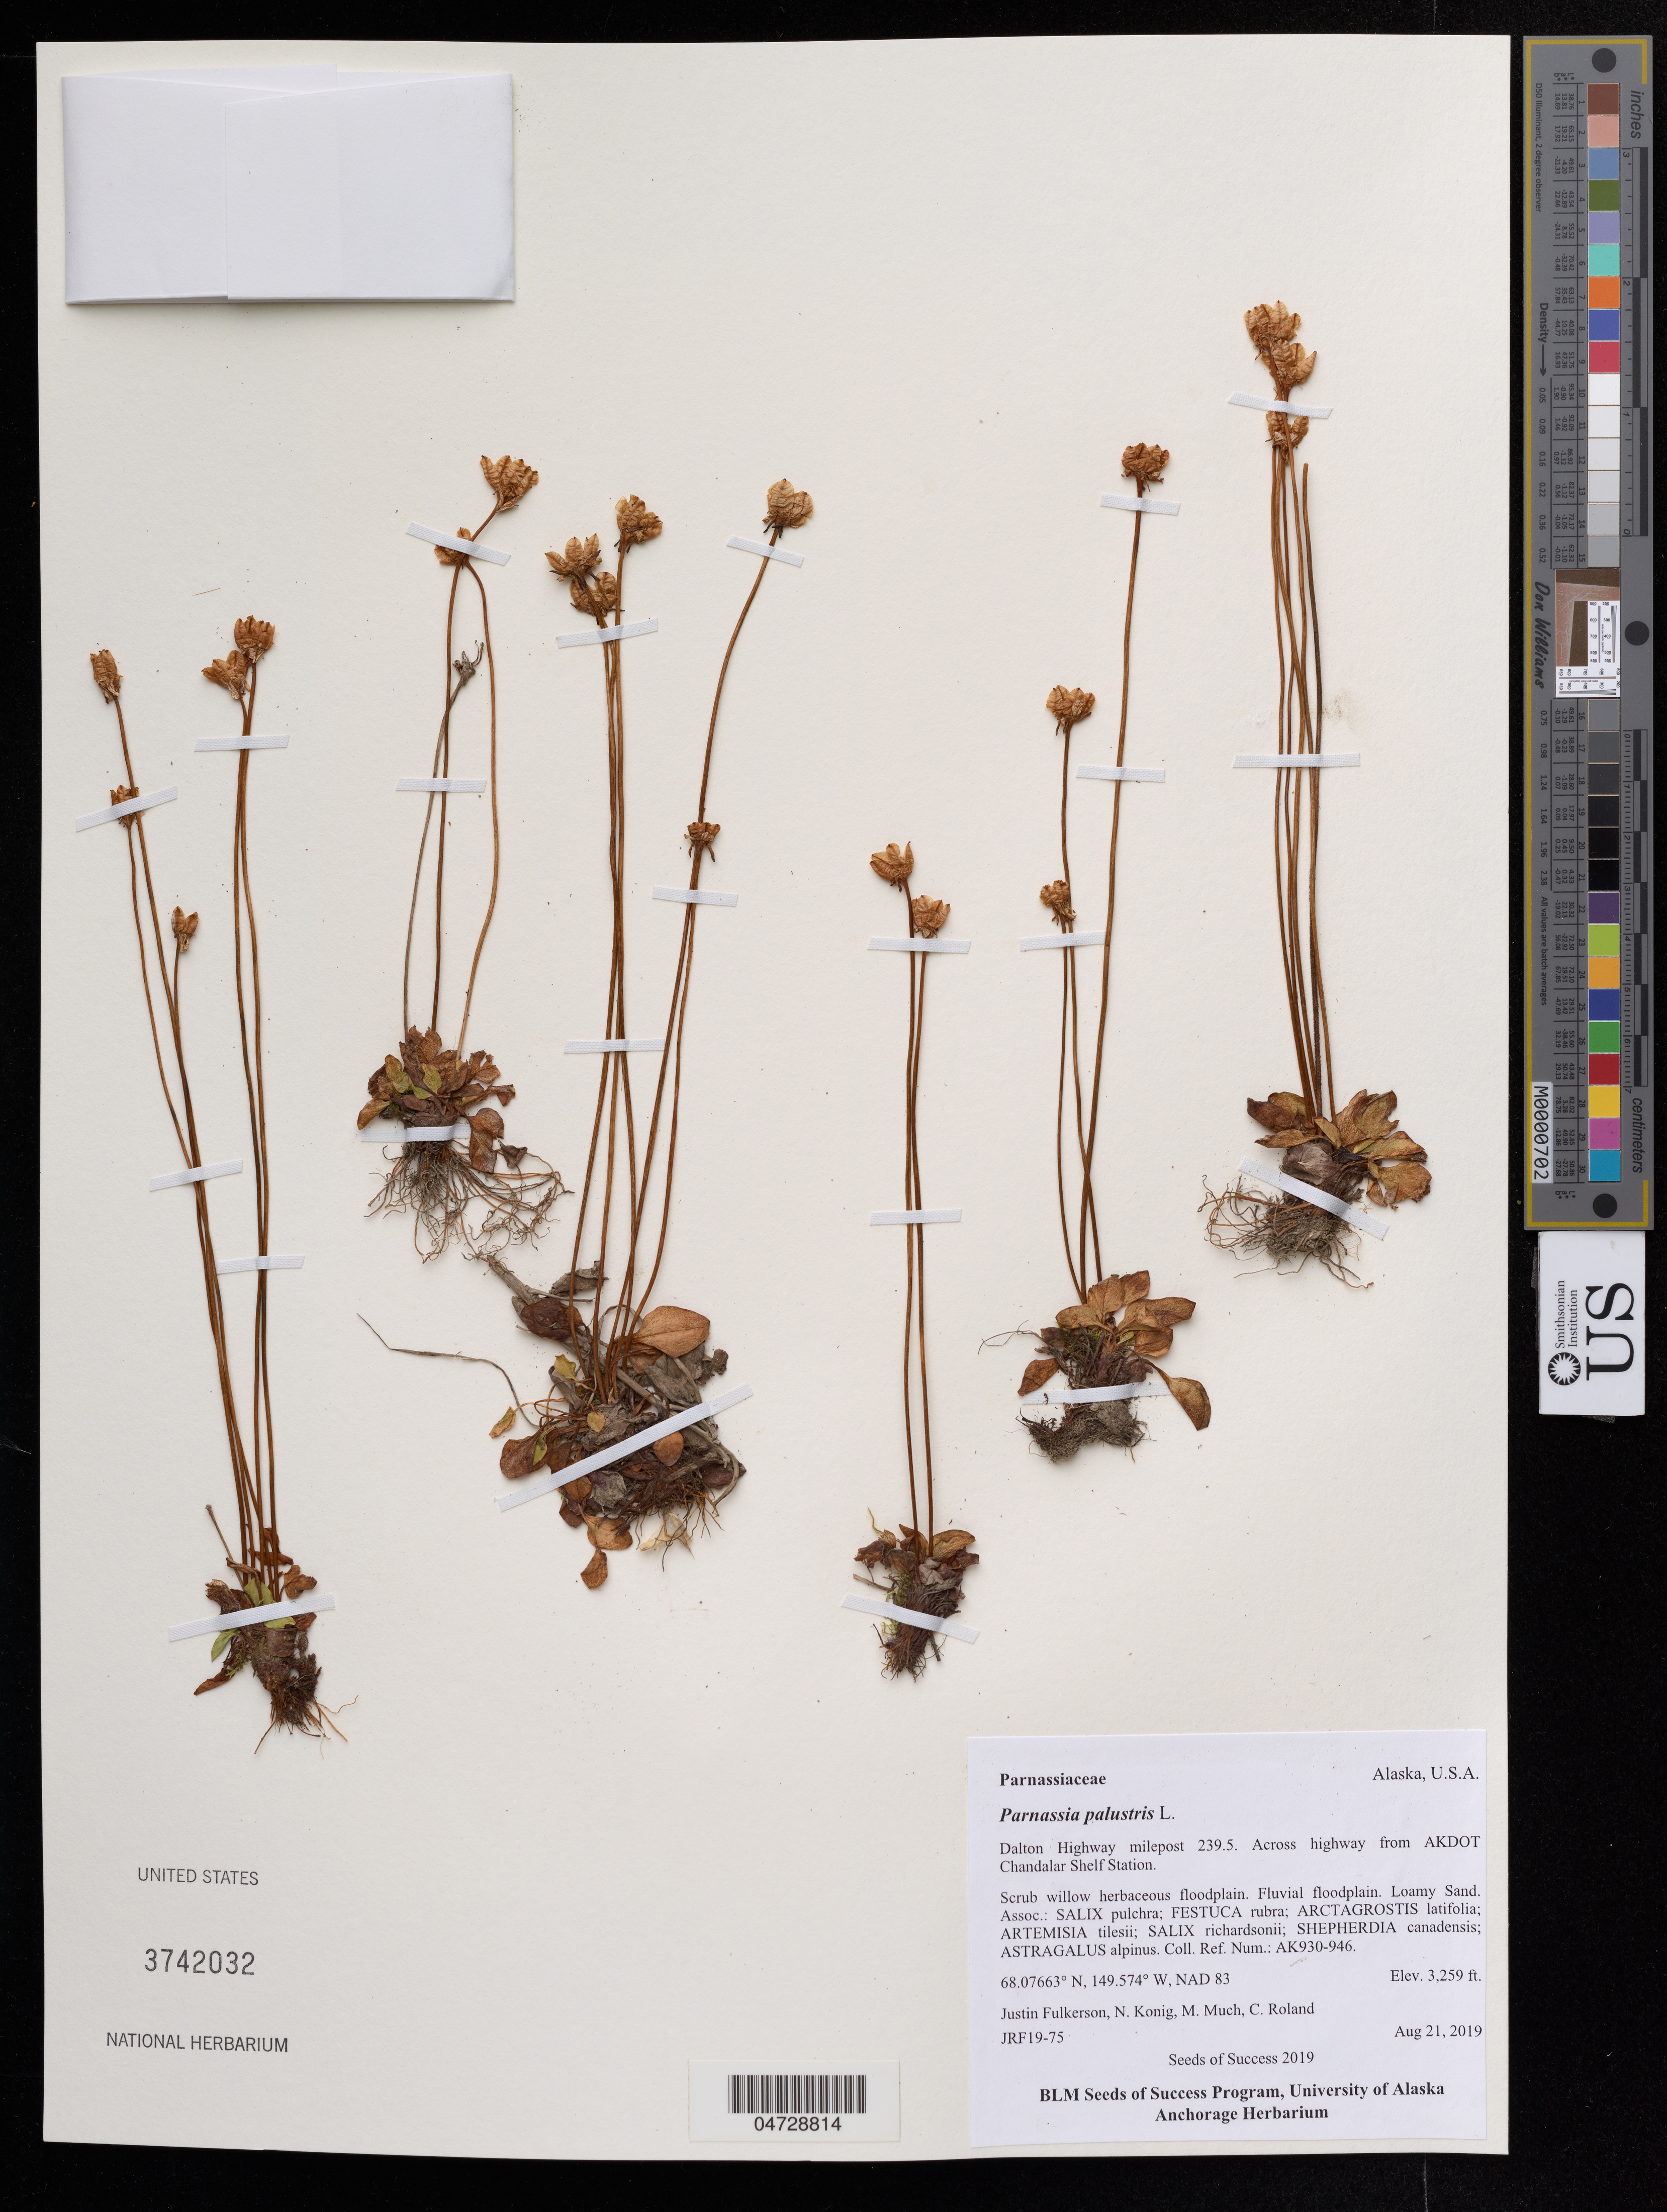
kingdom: Plantae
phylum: Tracheophyta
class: Magnoliopsida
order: Celastrales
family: Parnassiaceae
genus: Parnassia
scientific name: Parnassia palustris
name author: L.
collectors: J. Fulkerson, N. Konig & C. Roland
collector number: JRF19-75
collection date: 2019-08-21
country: United States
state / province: Alaska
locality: Dalton Highway milepost 239.5. Across highway from AKDOT Chandalar Shelf Station.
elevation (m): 993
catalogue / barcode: US 3742032